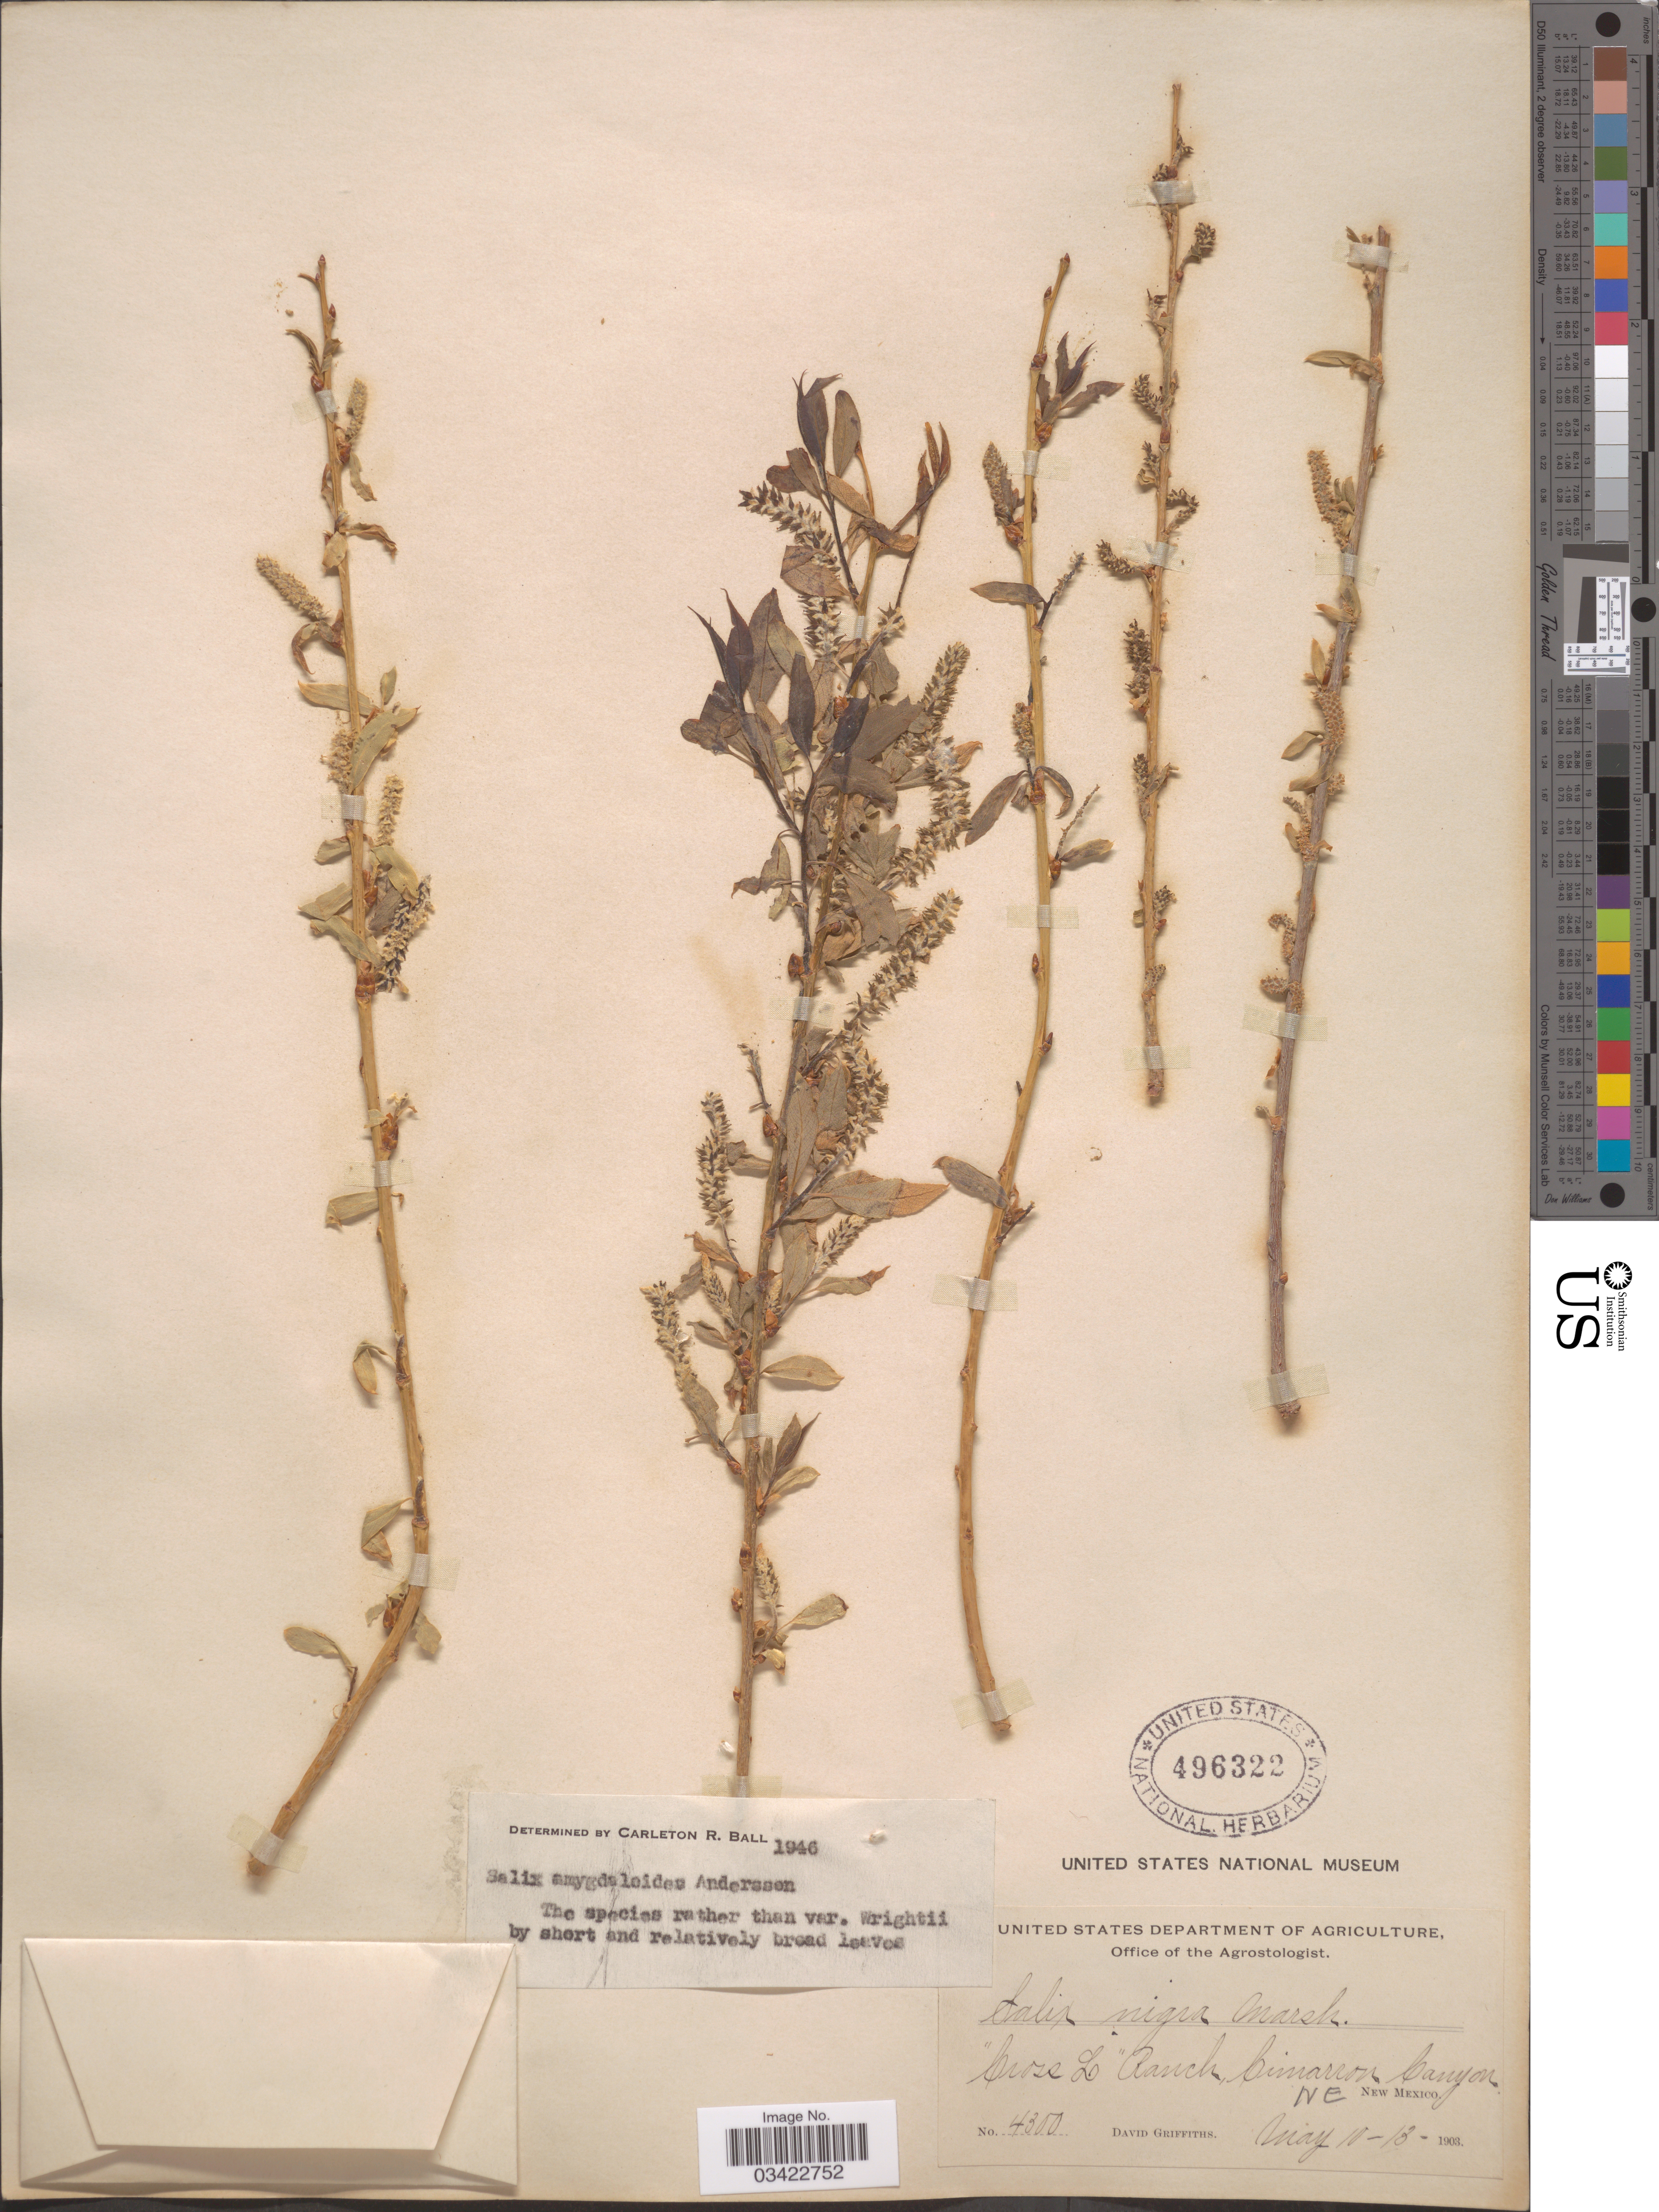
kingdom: Plantae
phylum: Tracheophyta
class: Magnoliopsida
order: Malpighiales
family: Salicaceae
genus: Salix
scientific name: Salix amygdaloides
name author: Andersson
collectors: D. Griffiths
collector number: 4300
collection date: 1903-05-10/1903-05-13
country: United States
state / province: New Mexico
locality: Cross L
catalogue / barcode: US 496322